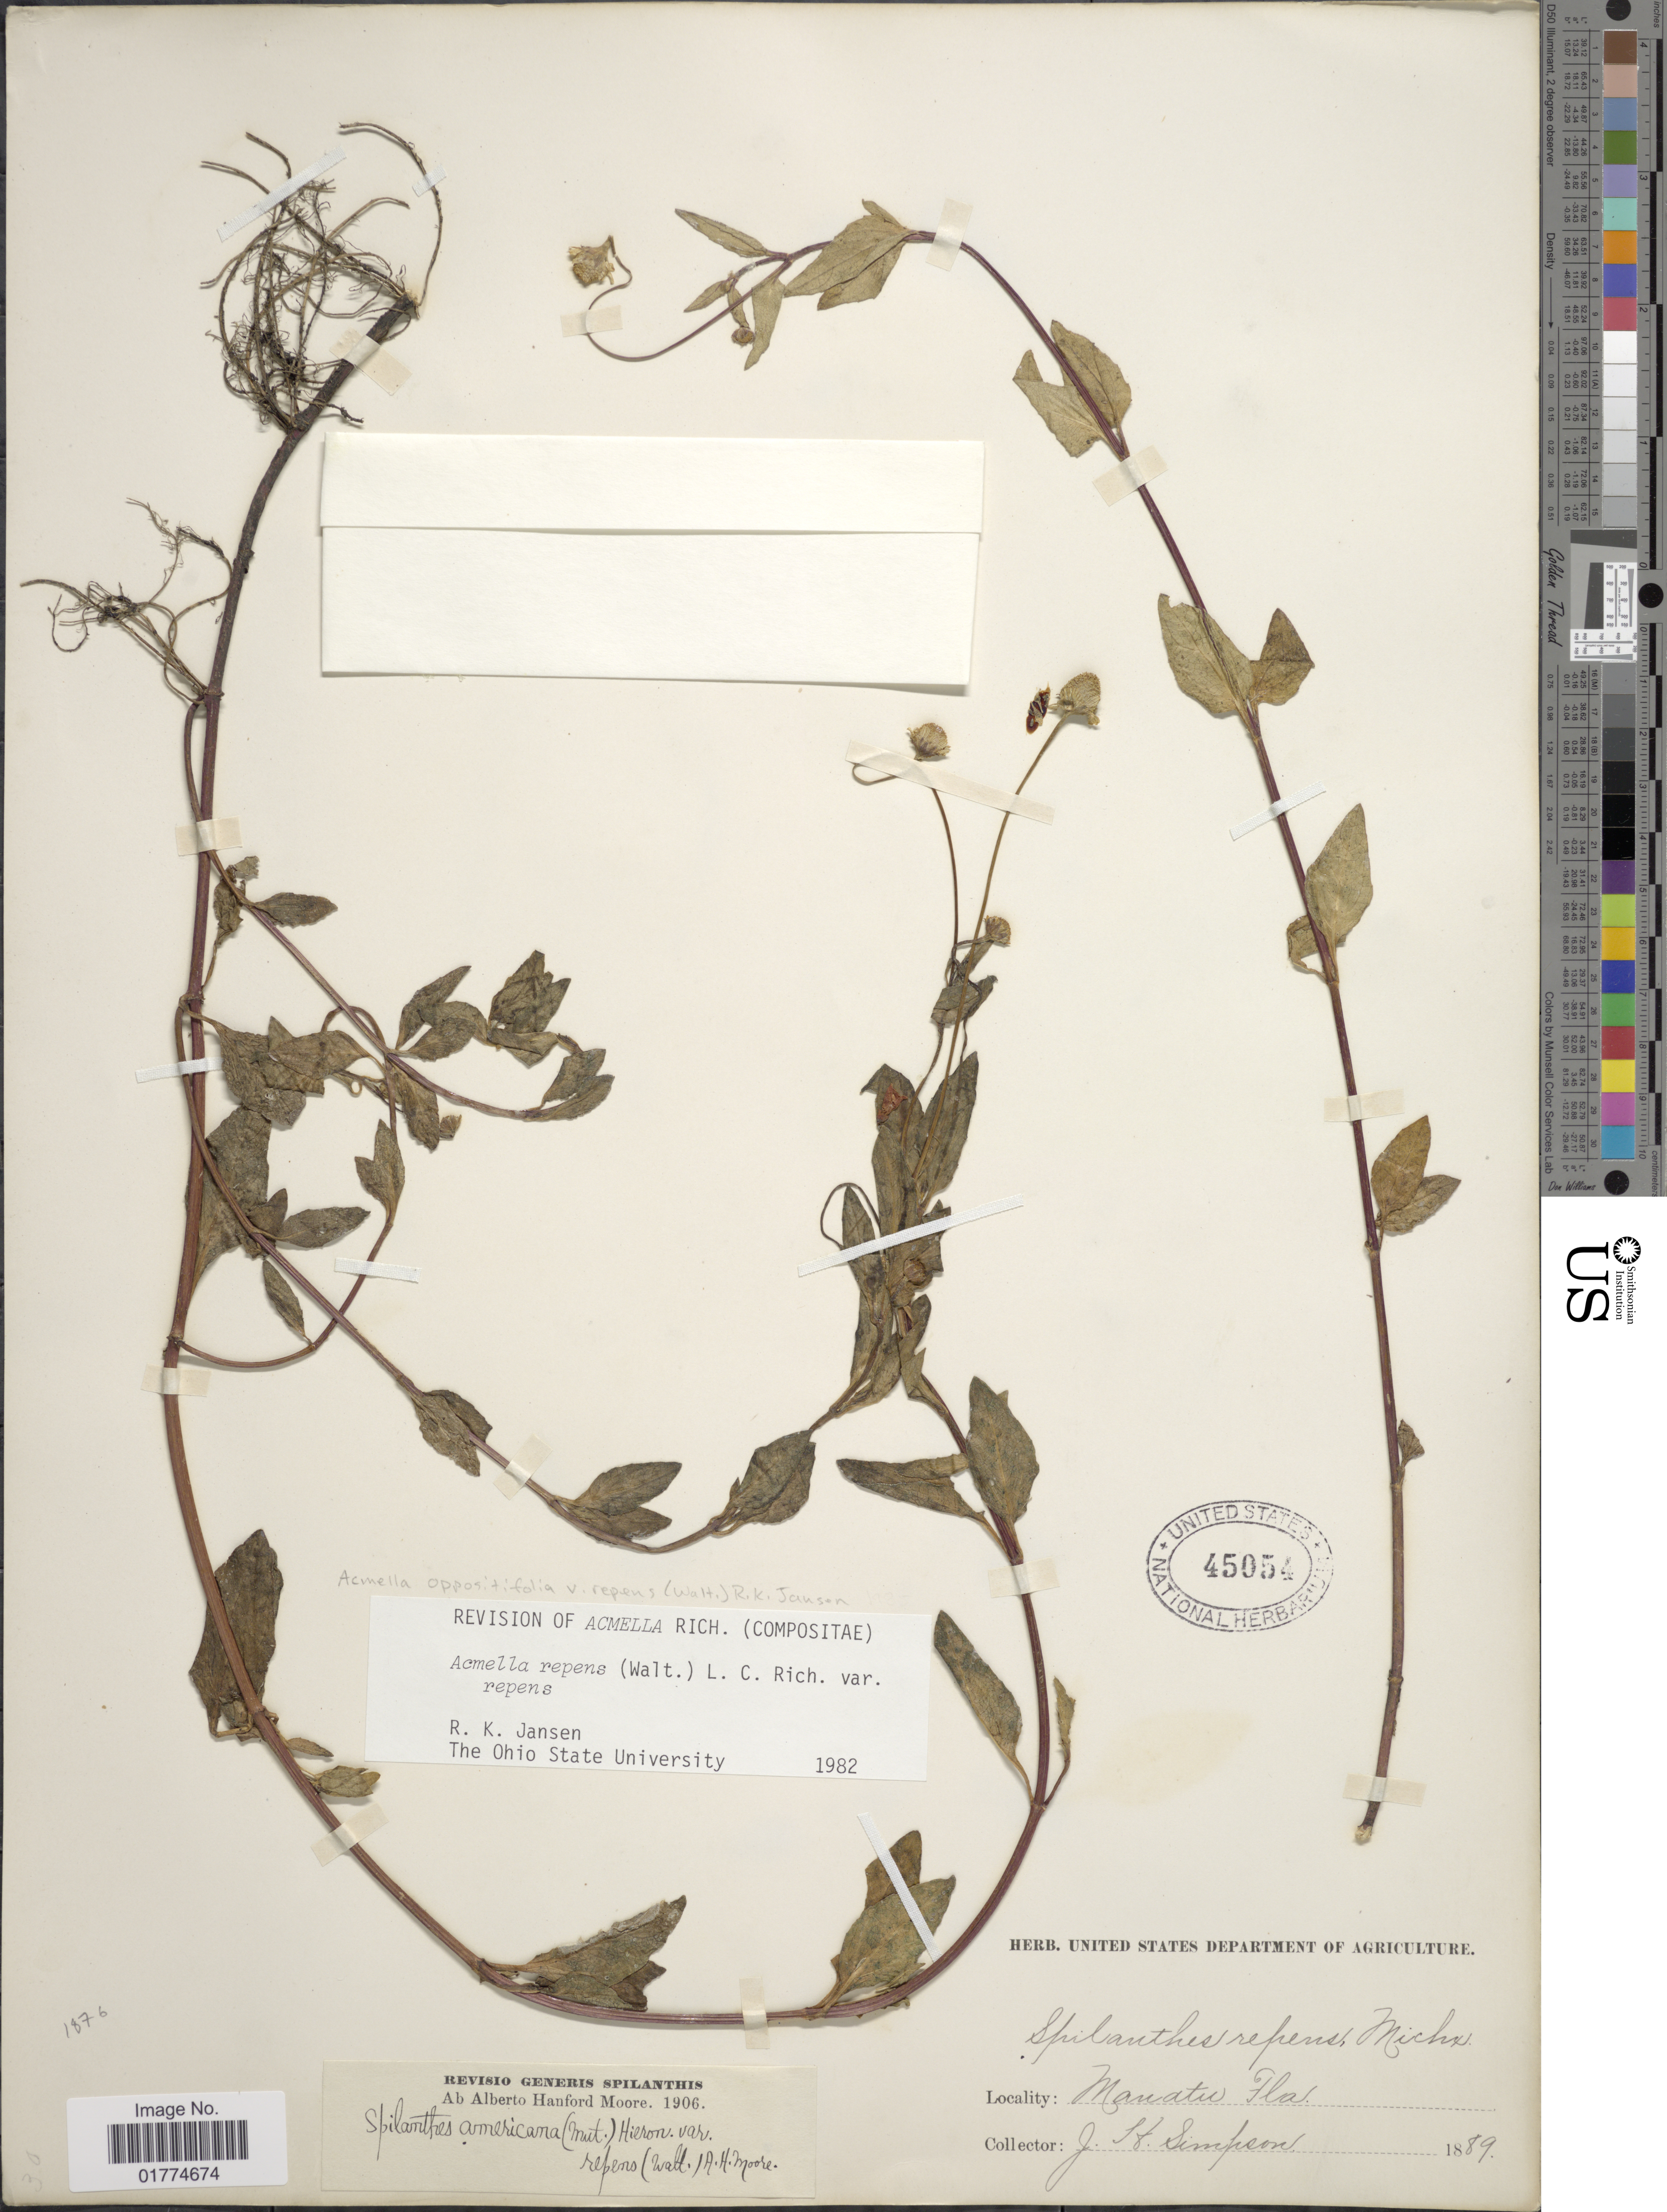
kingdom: Plantae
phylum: Tracheophyta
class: Magnoliopsida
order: Asterales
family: Asteraceae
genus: Acmella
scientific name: Acmella oppositifolia var. repens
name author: (Walter) R.K. Jansen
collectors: J. H. Simpson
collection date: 1889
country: United States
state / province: Florida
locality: Manatu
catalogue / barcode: US 45054